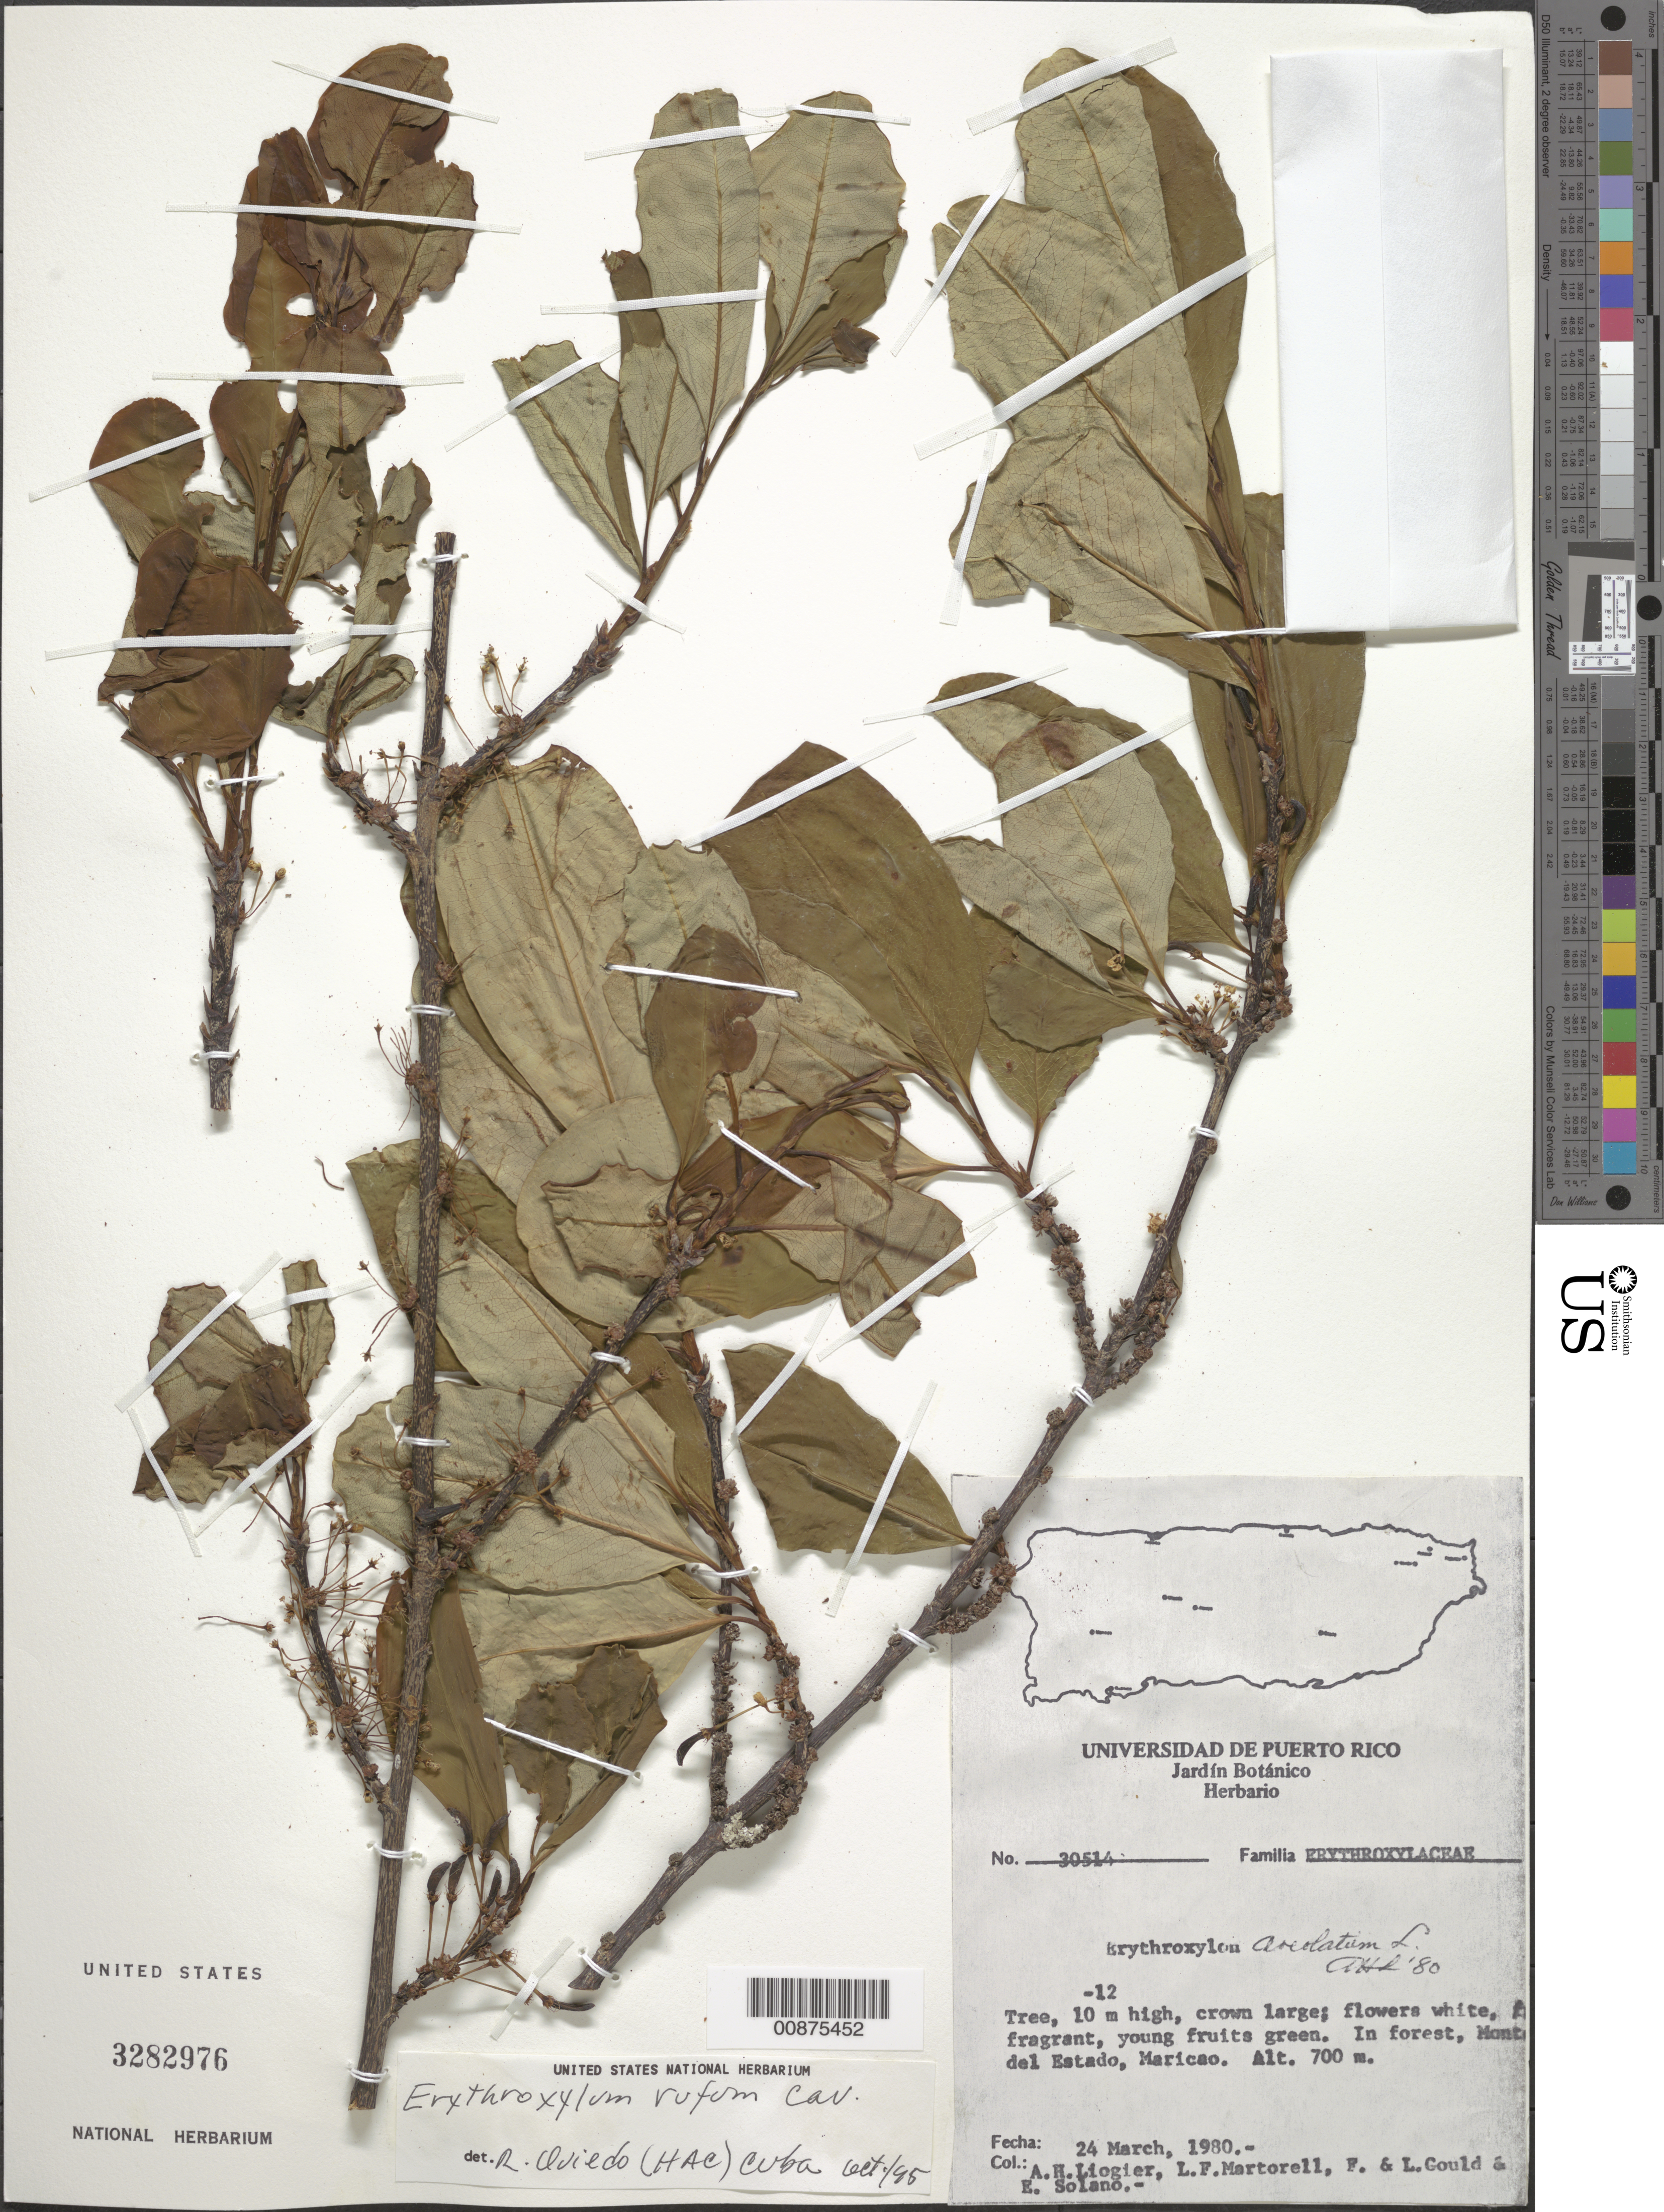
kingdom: Plantae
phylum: Tracheophyta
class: Magnoliopsida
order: Malpighiales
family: Erythroxylaceae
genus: Erythroxylum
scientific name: Erythroxylum rufum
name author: Cav.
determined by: Oviedo, R., (US), NMNH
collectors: A. H. Liogier, L. Martorell, L. Gould & E. Solano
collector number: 30514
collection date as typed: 24 Mar 1980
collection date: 1980-03-24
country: Puerto Rico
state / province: Maricao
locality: Monte del Estado, Maricao.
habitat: In forest.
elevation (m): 700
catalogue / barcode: US 3282976